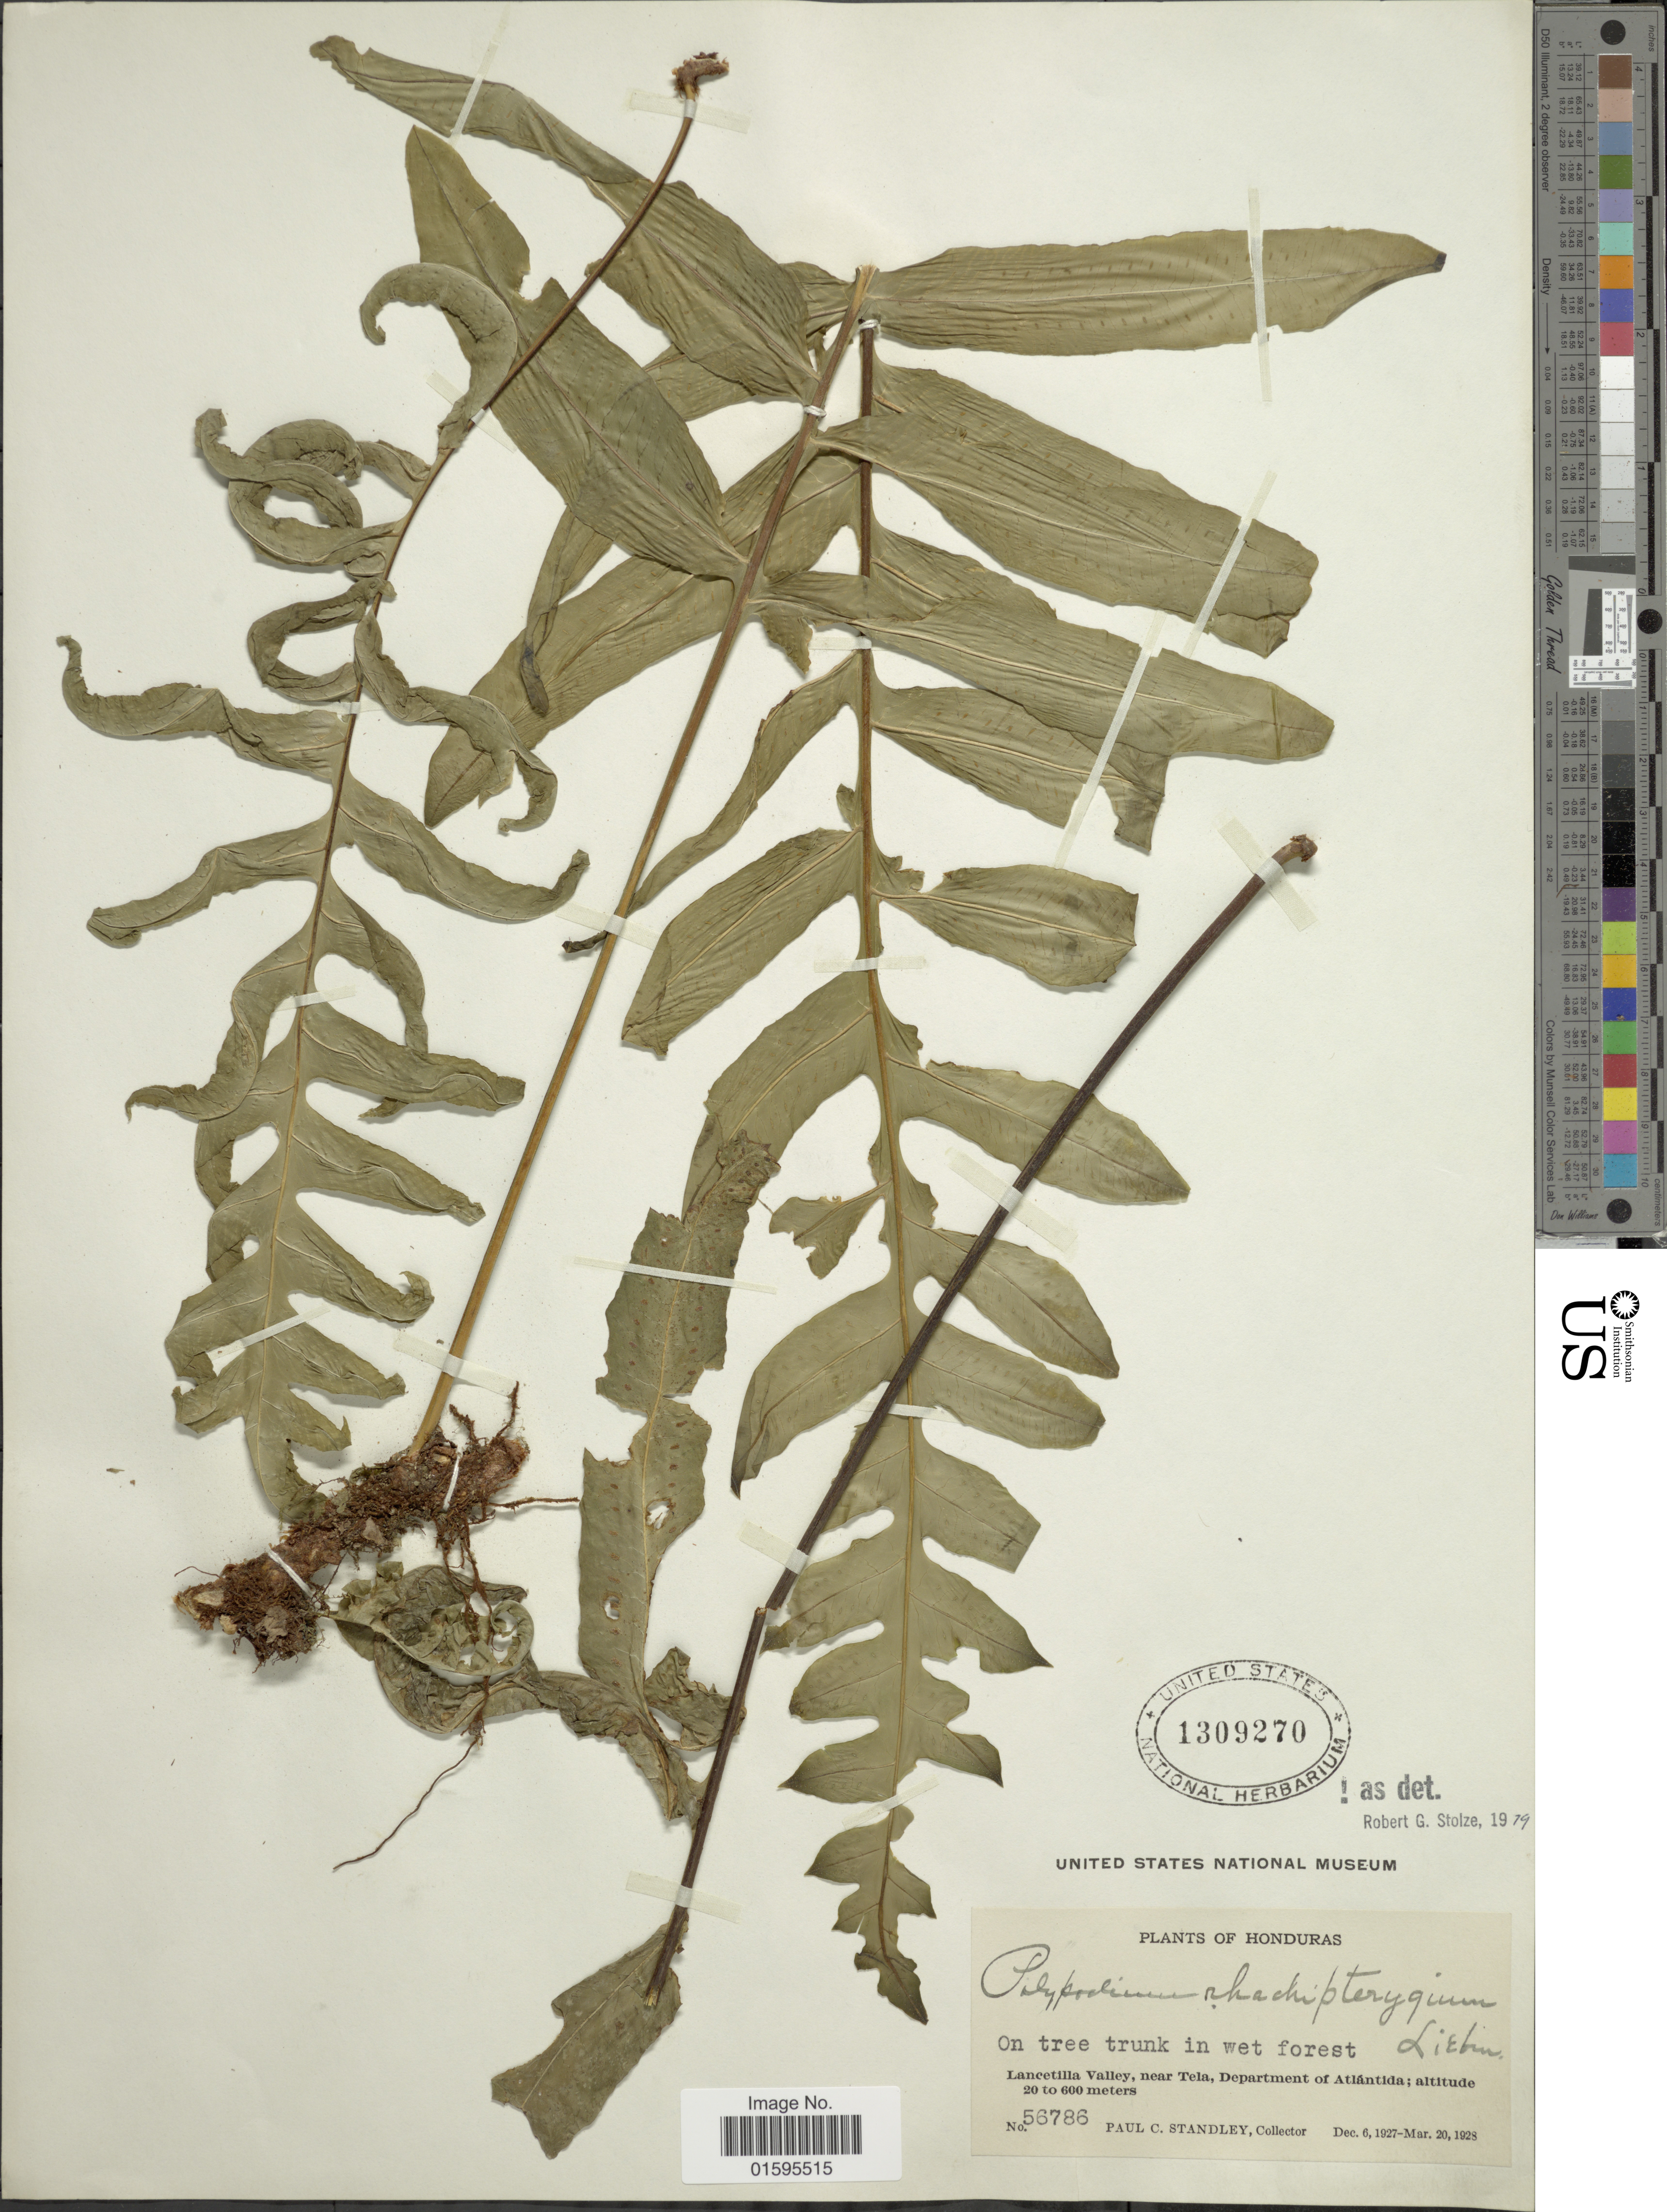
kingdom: Plantae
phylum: Tracheophyta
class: Polypodiopsida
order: Polypodiales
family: Polypodiaceae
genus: Polypodium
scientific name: Polypodium rhachipterygium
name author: Liebm.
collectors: P. C. Standley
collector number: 56786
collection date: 1927-12-06/1928-03-20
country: Honduras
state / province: Atlántida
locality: Lancetilla Valley, near Tela, Department of Atlantida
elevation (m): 20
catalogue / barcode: US 1309270